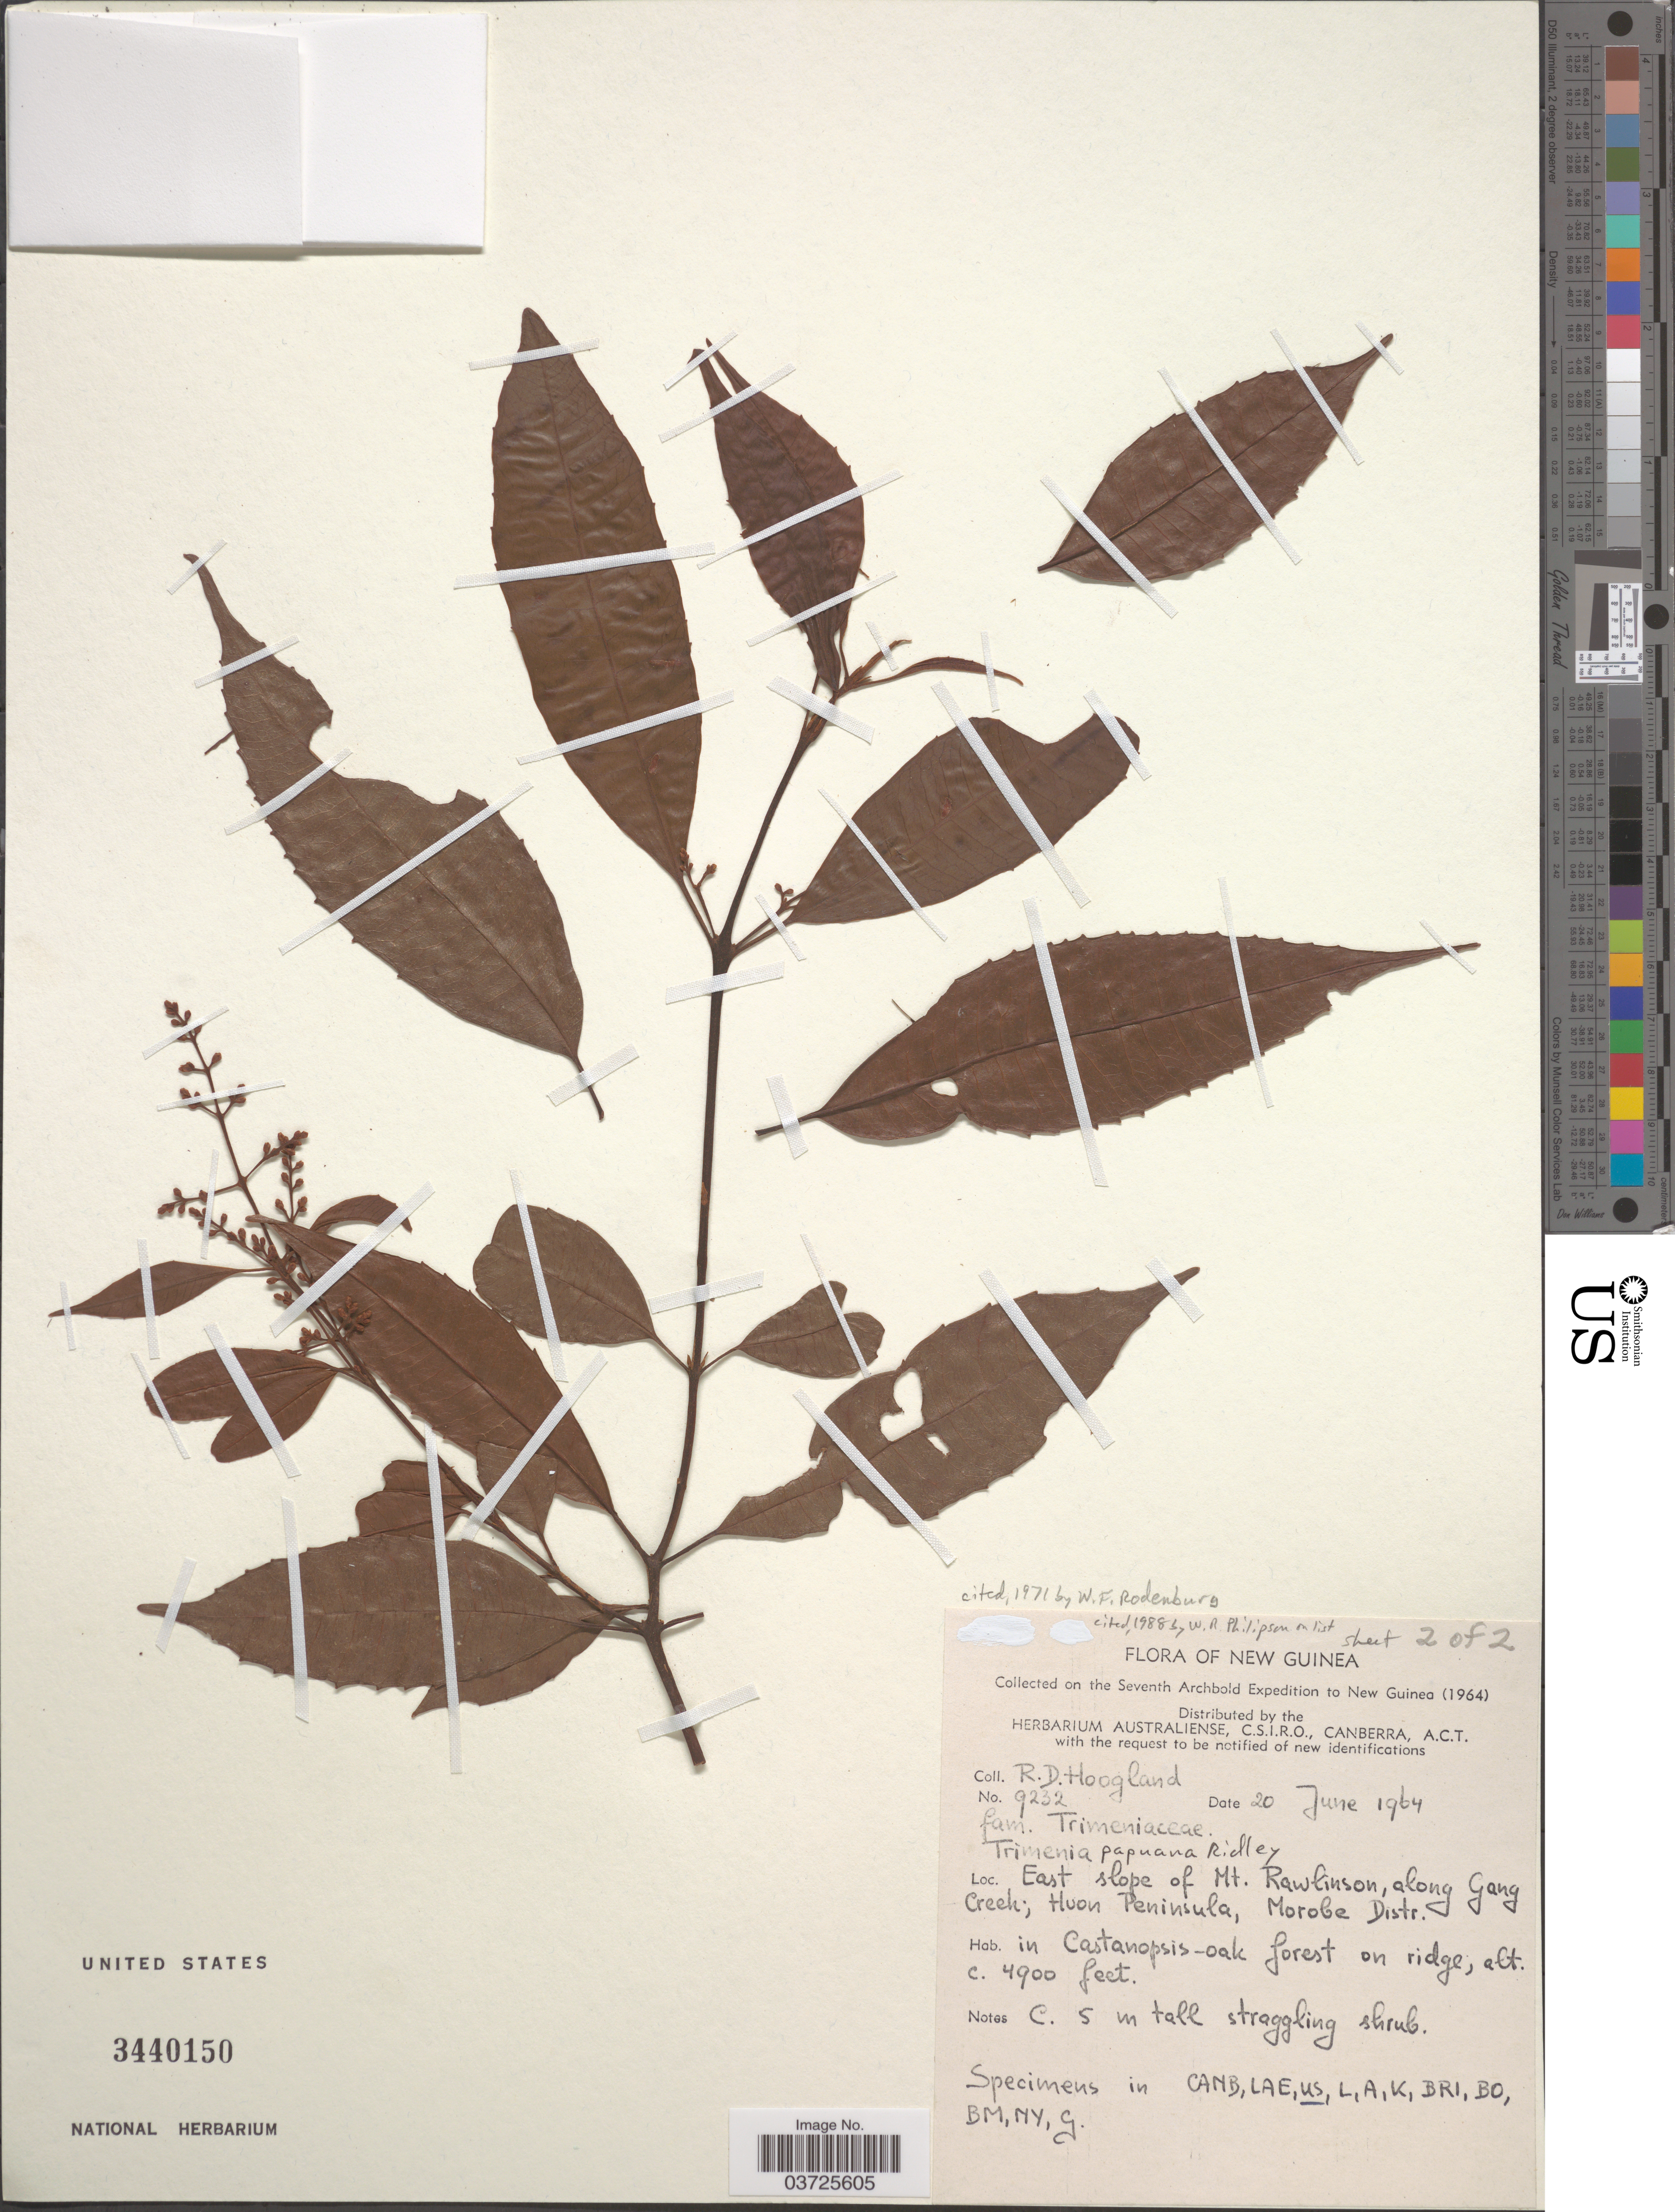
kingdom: Plantae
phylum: Tracheophyta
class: Magnoliopsida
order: Austrobaileyales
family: Trimeniaceae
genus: Trimenia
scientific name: Trimenia papuana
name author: Ridl.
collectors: R. D. Hoogland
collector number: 9232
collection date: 1964-06-20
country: Papua New Guinea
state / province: Morobe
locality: New Guinea. East slope of Mt. Rawlinson, along Gang Creek; Huon Peninsula, Morobe Distr.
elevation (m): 1494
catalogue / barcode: US 3440150